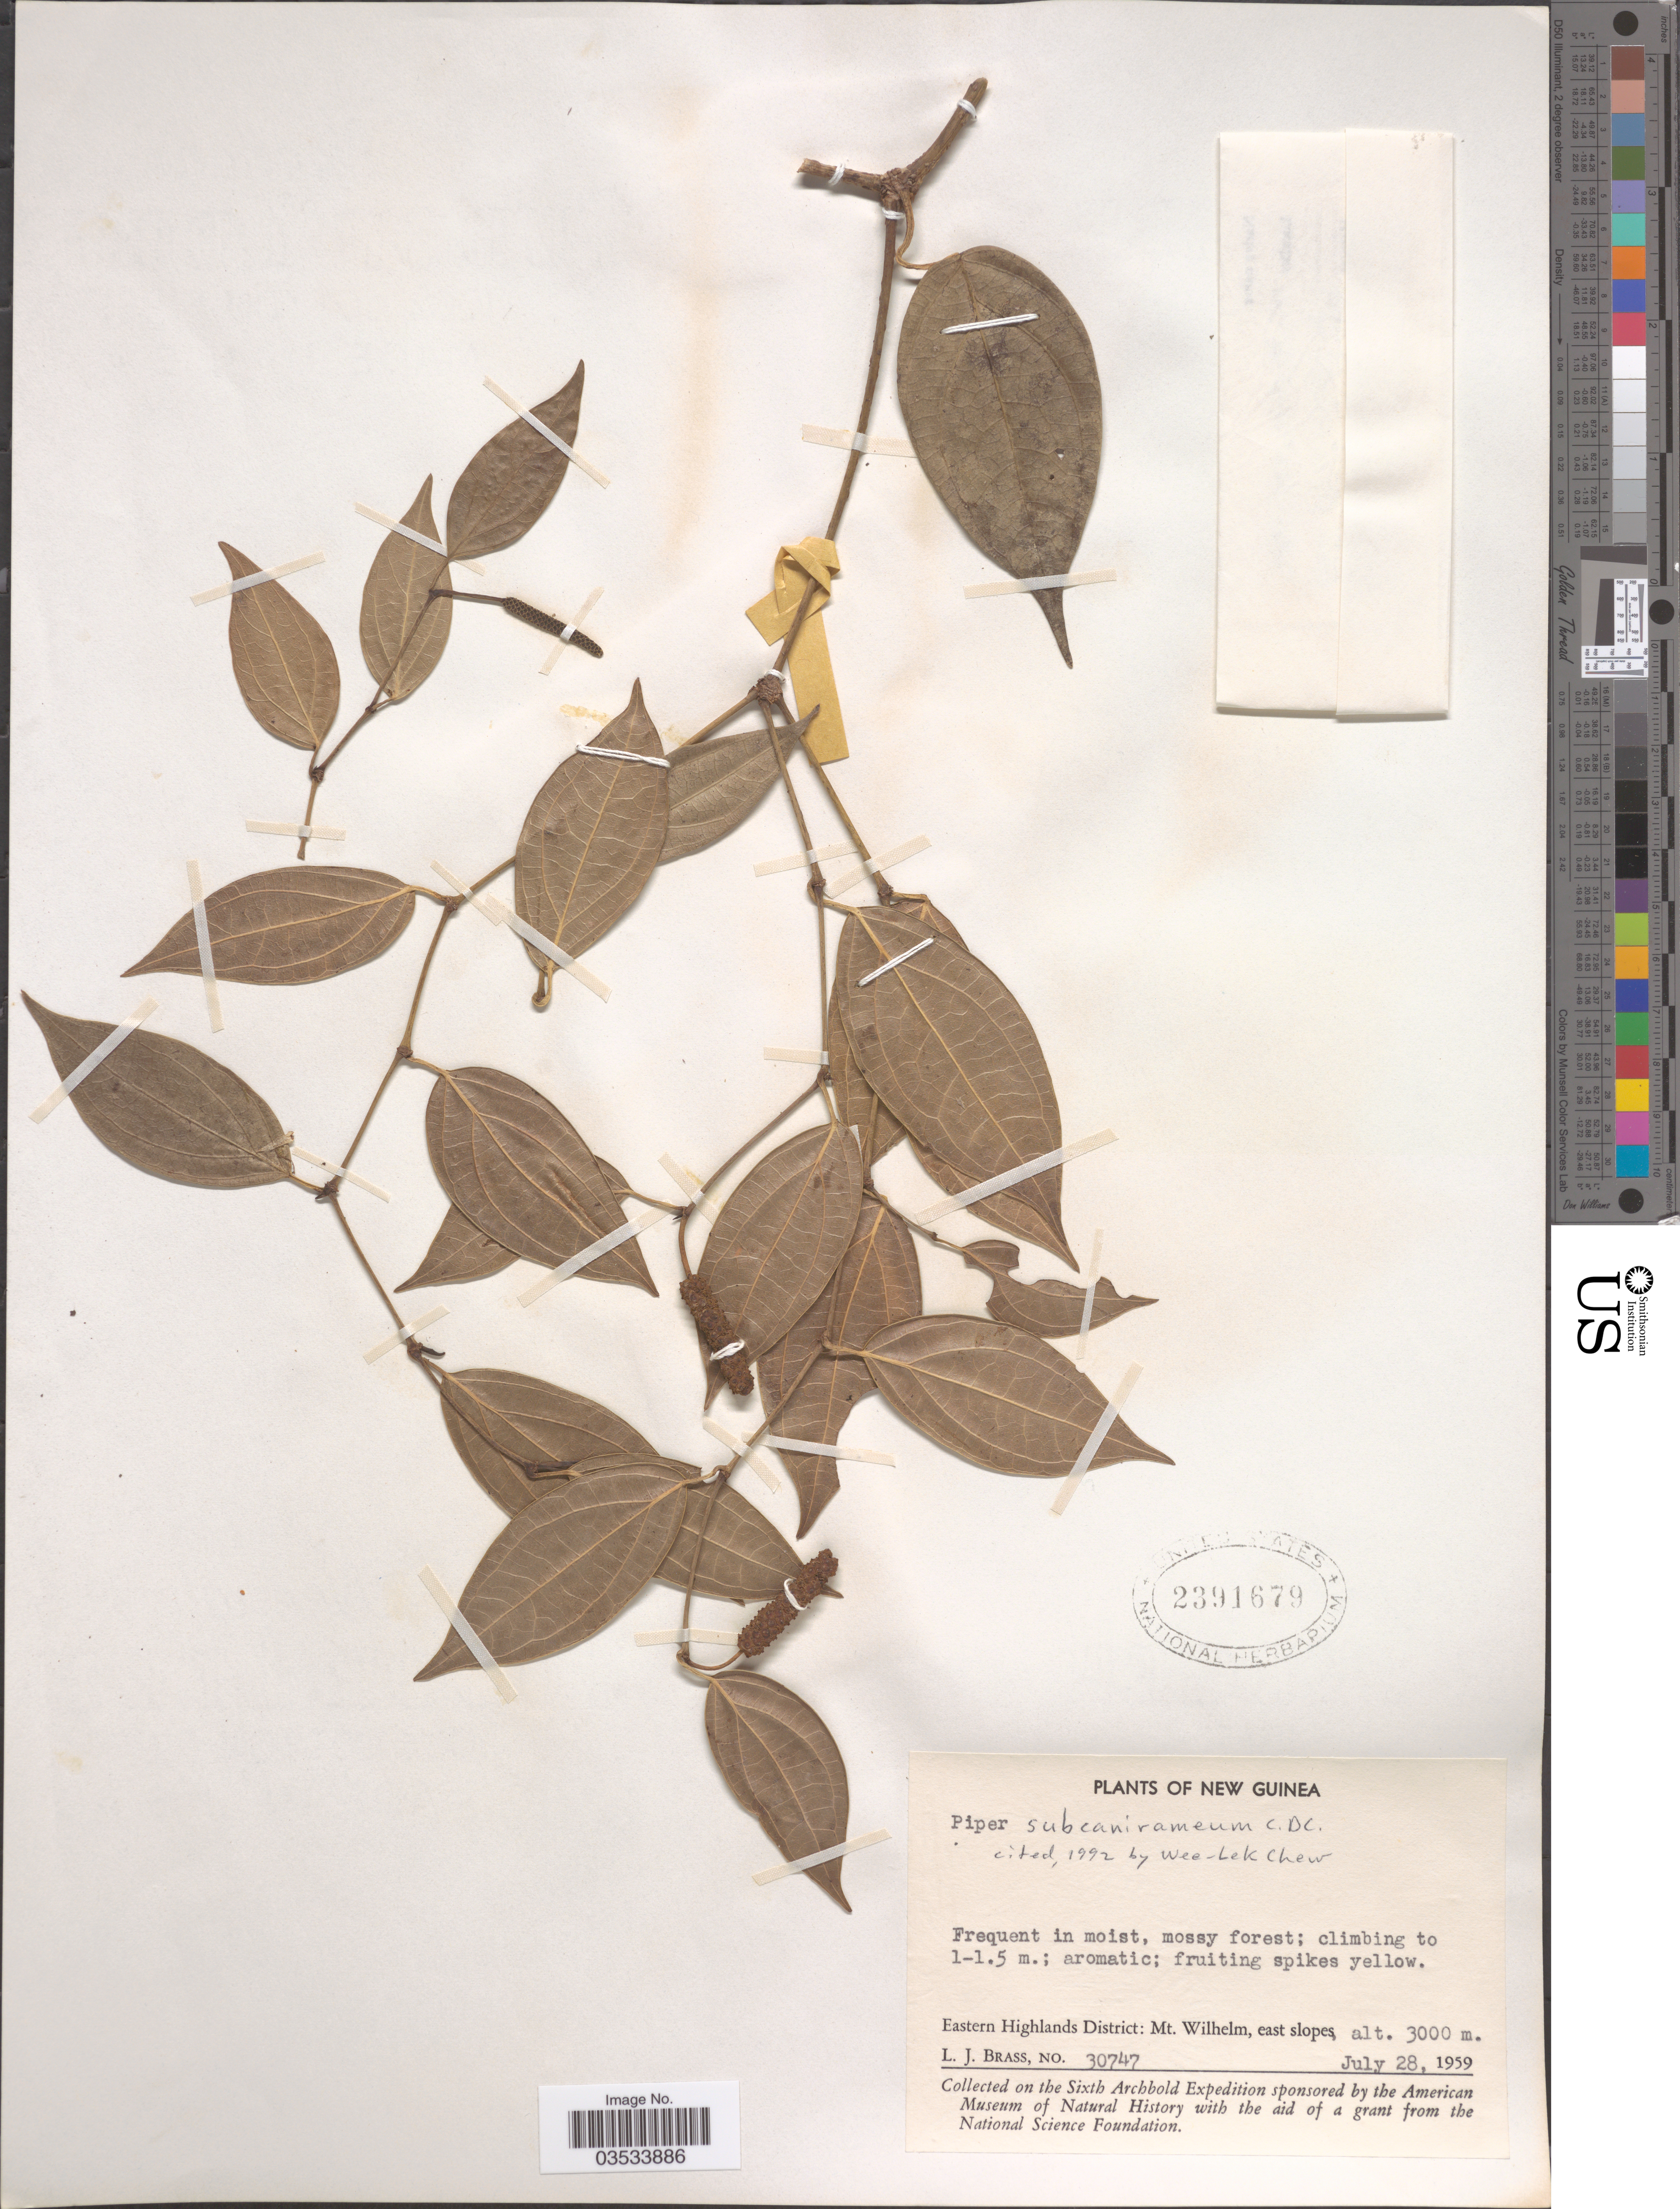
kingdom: Plantae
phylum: Tracheophyta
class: Magnoliopsida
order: Piperales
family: Piperaceae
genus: Piper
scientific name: Piper subcaniramum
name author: C. DC.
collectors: L. J. Brass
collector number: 30747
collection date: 1959-07-28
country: Papua New Guinea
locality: New Guinea. Eastern Highlands District: Mt. Wilhelm, east slopes.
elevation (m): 3000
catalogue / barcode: US 2391679